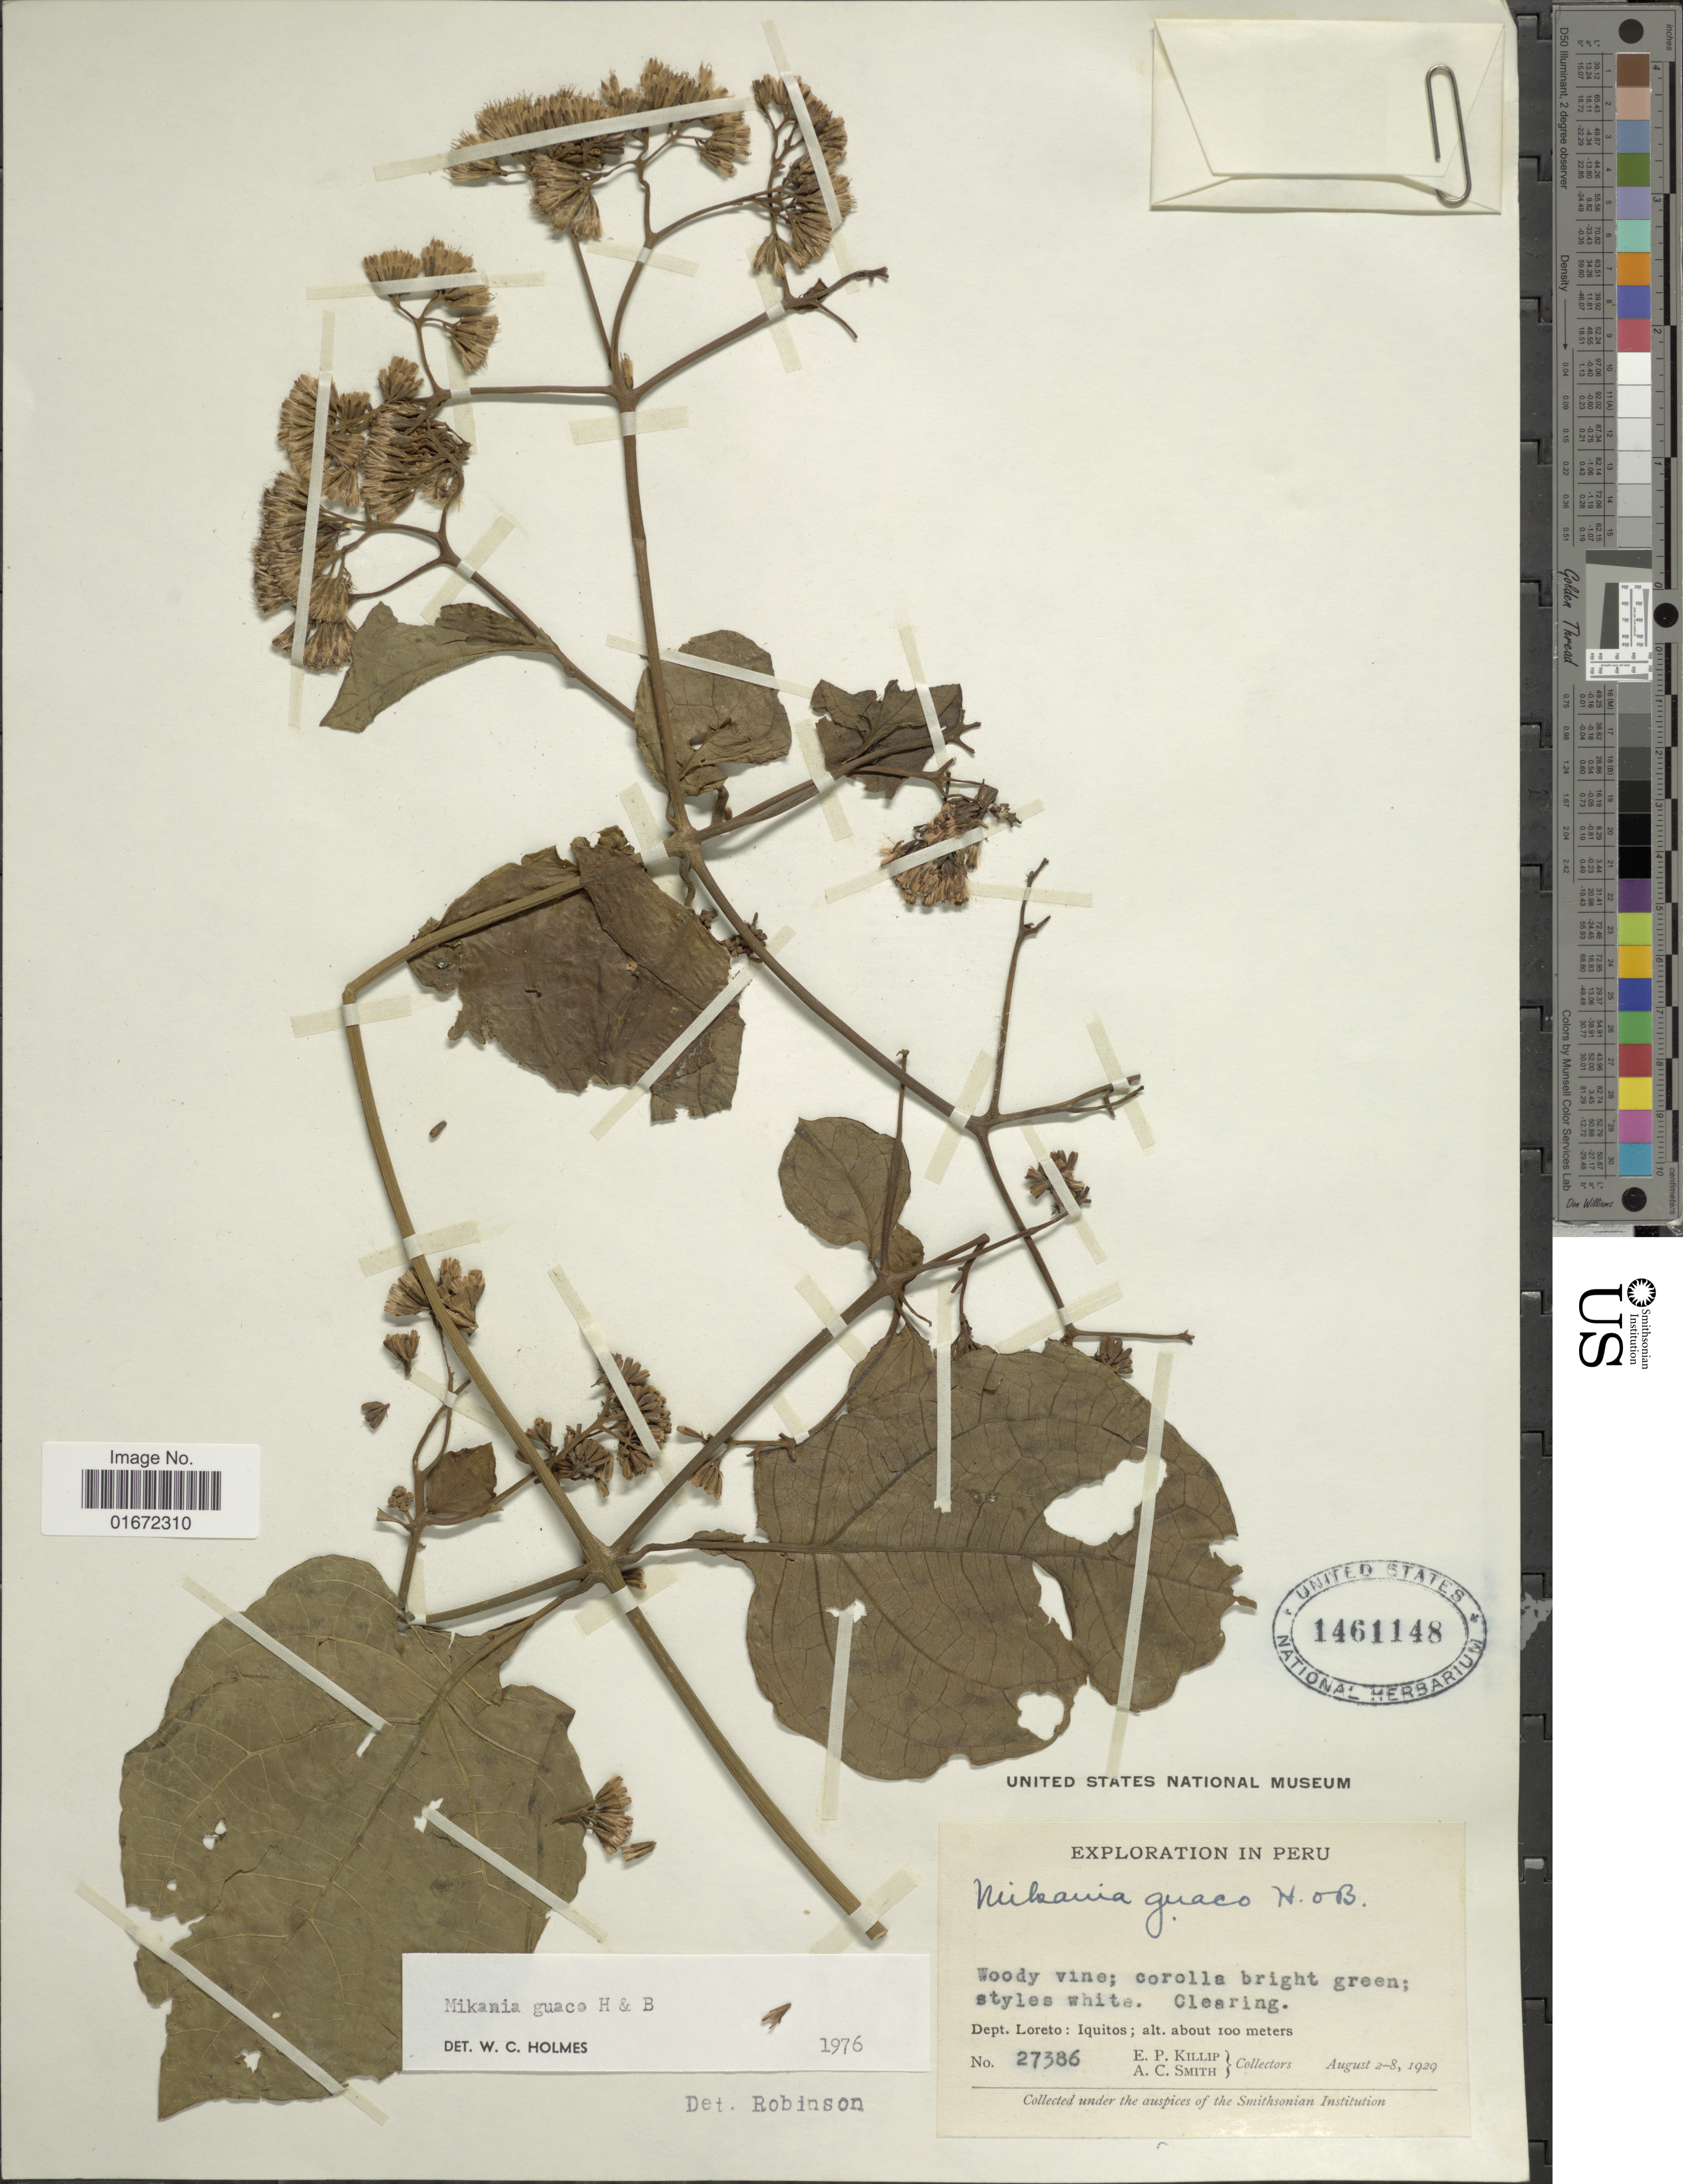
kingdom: Plantae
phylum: Tracheophyta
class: Magnoliopsida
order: Asterales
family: Asteraceae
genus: Mikania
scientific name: Mikania guaco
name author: Humb. & Bonpl.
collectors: E. P. Killip & A. C. Smith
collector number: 27386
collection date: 1929-08-02/1929-08-08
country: Peru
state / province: Loreto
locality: Dept. Loreto: Iquitos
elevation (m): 100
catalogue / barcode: US 1461148